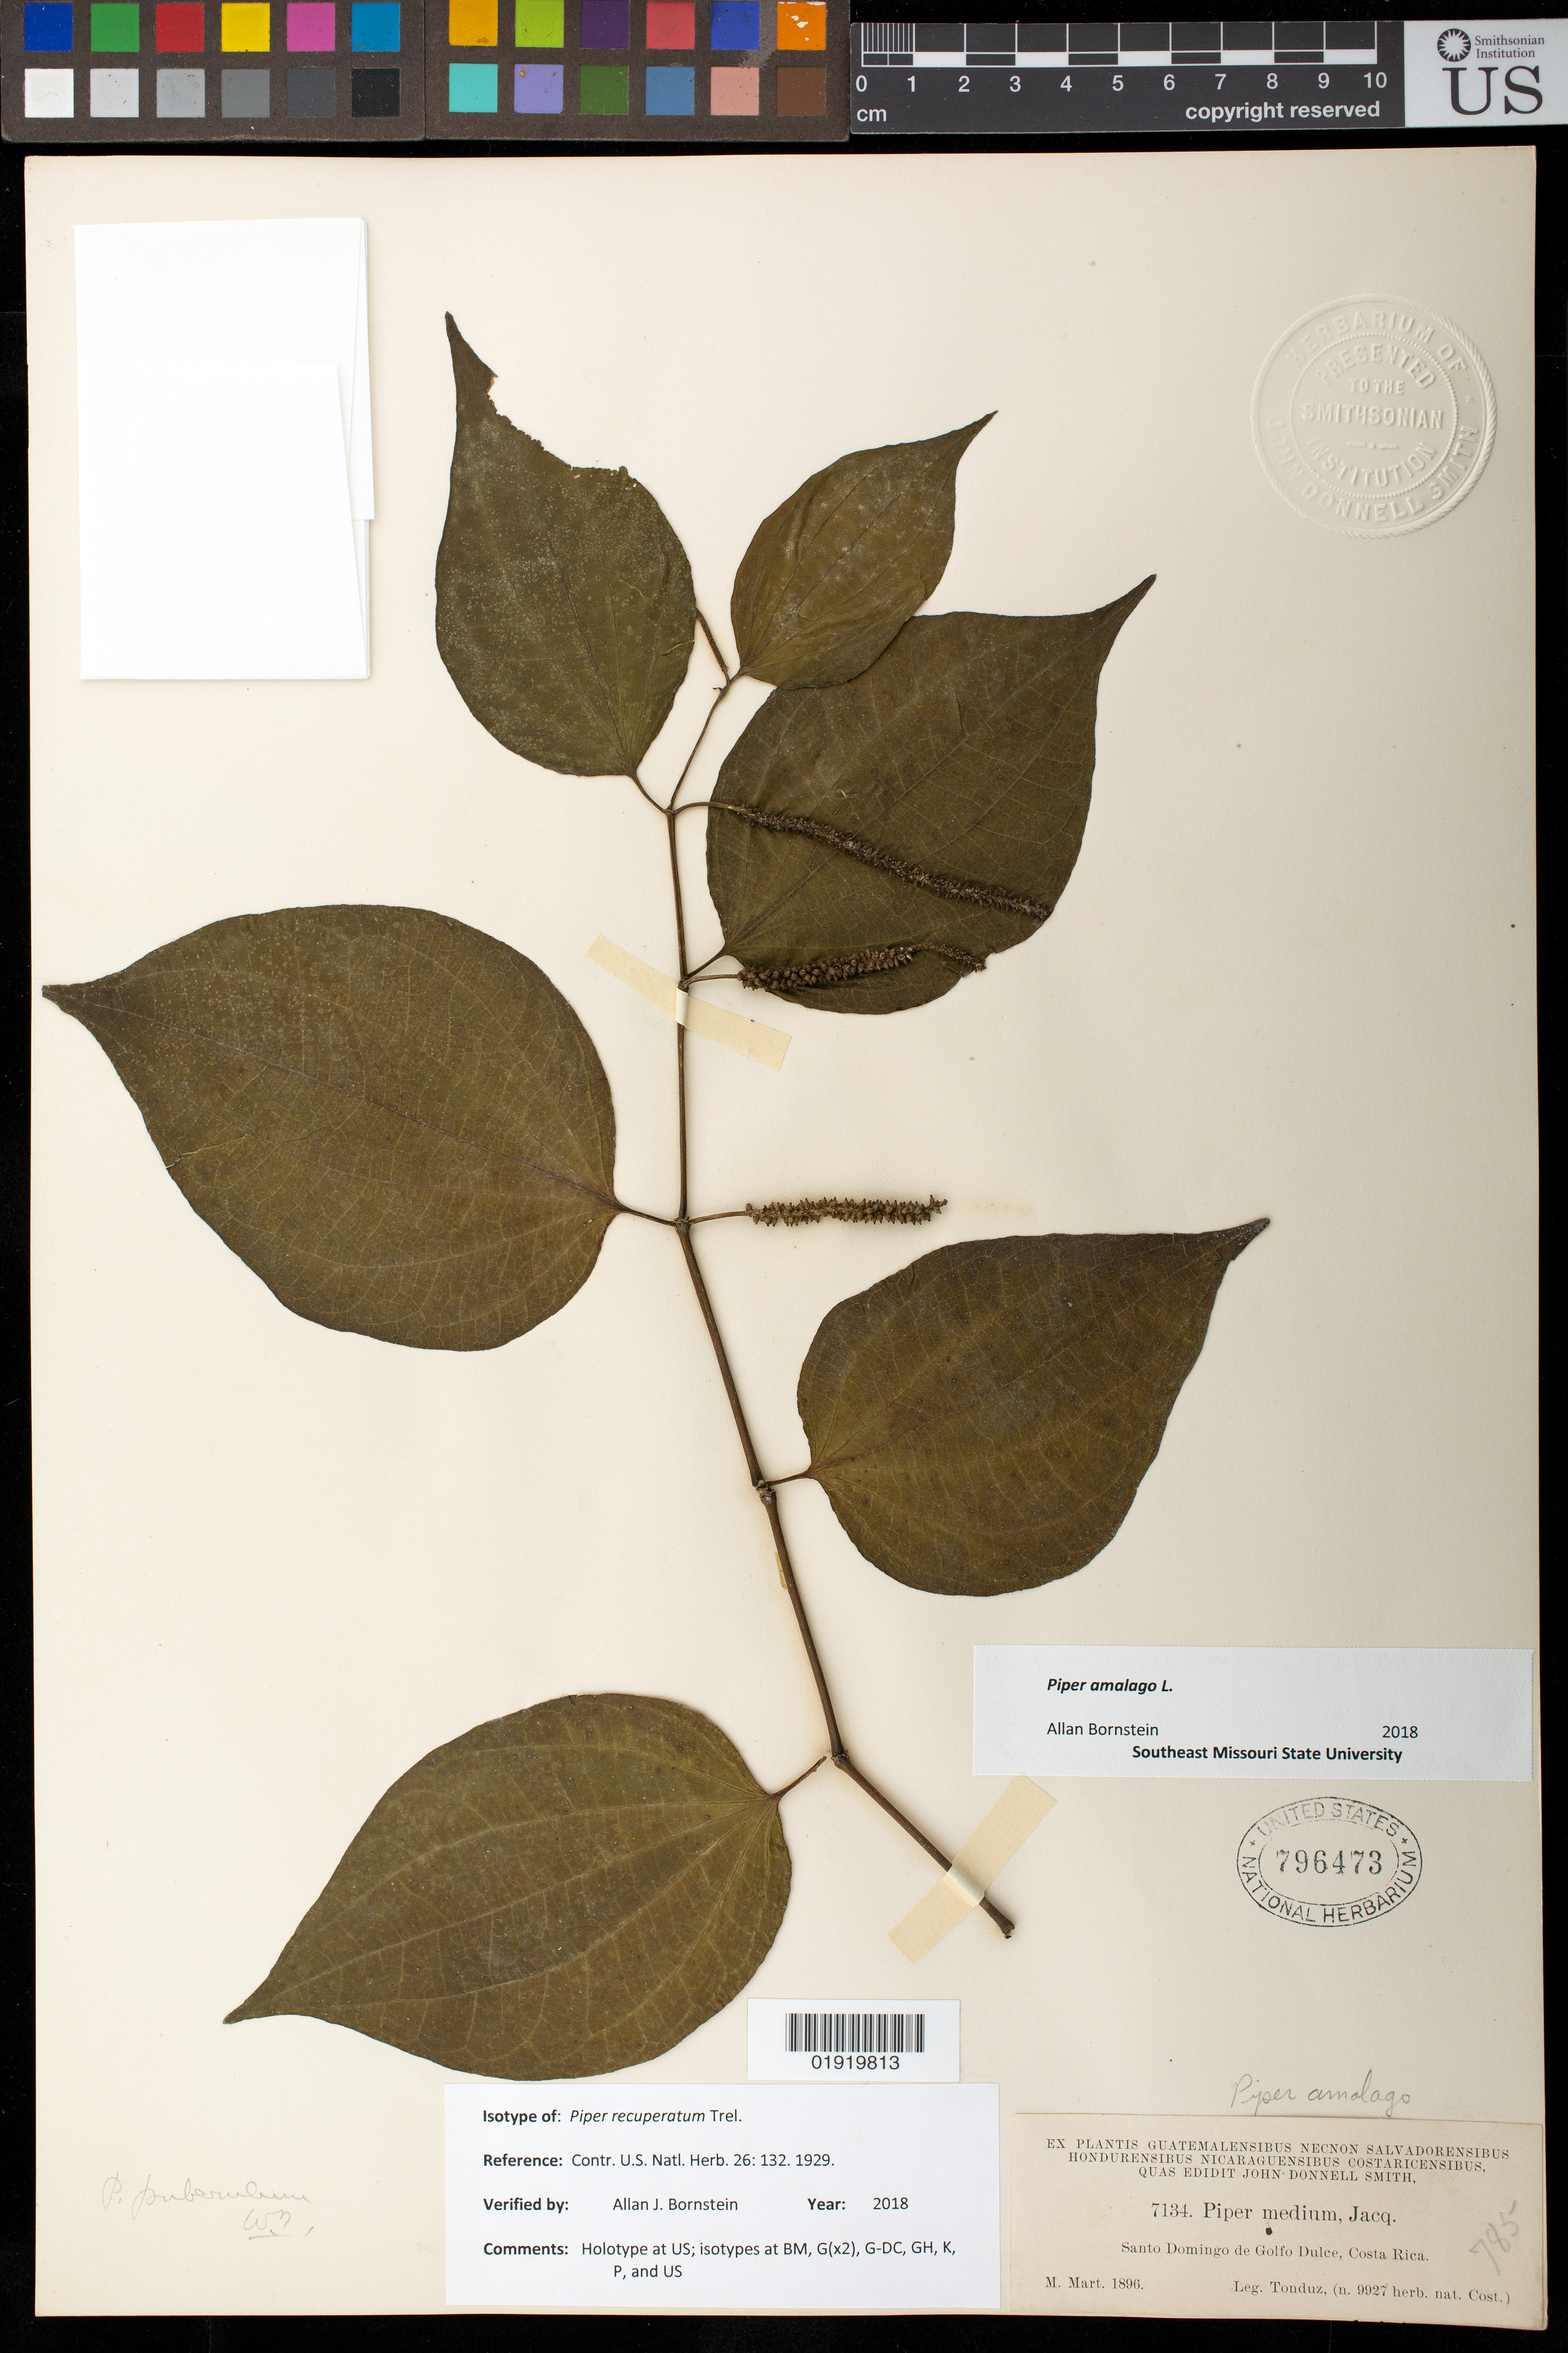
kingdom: Plantae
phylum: Tracheophyta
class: Magnoliopsida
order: Piperales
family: Piperaceae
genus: Piper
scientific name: Piper recuperatum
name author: Trel.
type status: Isotype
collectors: A. Tonduz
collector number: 9927 [Donn. Sm. 7134]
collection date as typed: Mar 1896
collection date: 1896-03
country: Costa Rica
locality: Santo Domingo de Golfo Dulce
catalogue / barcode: US 796473